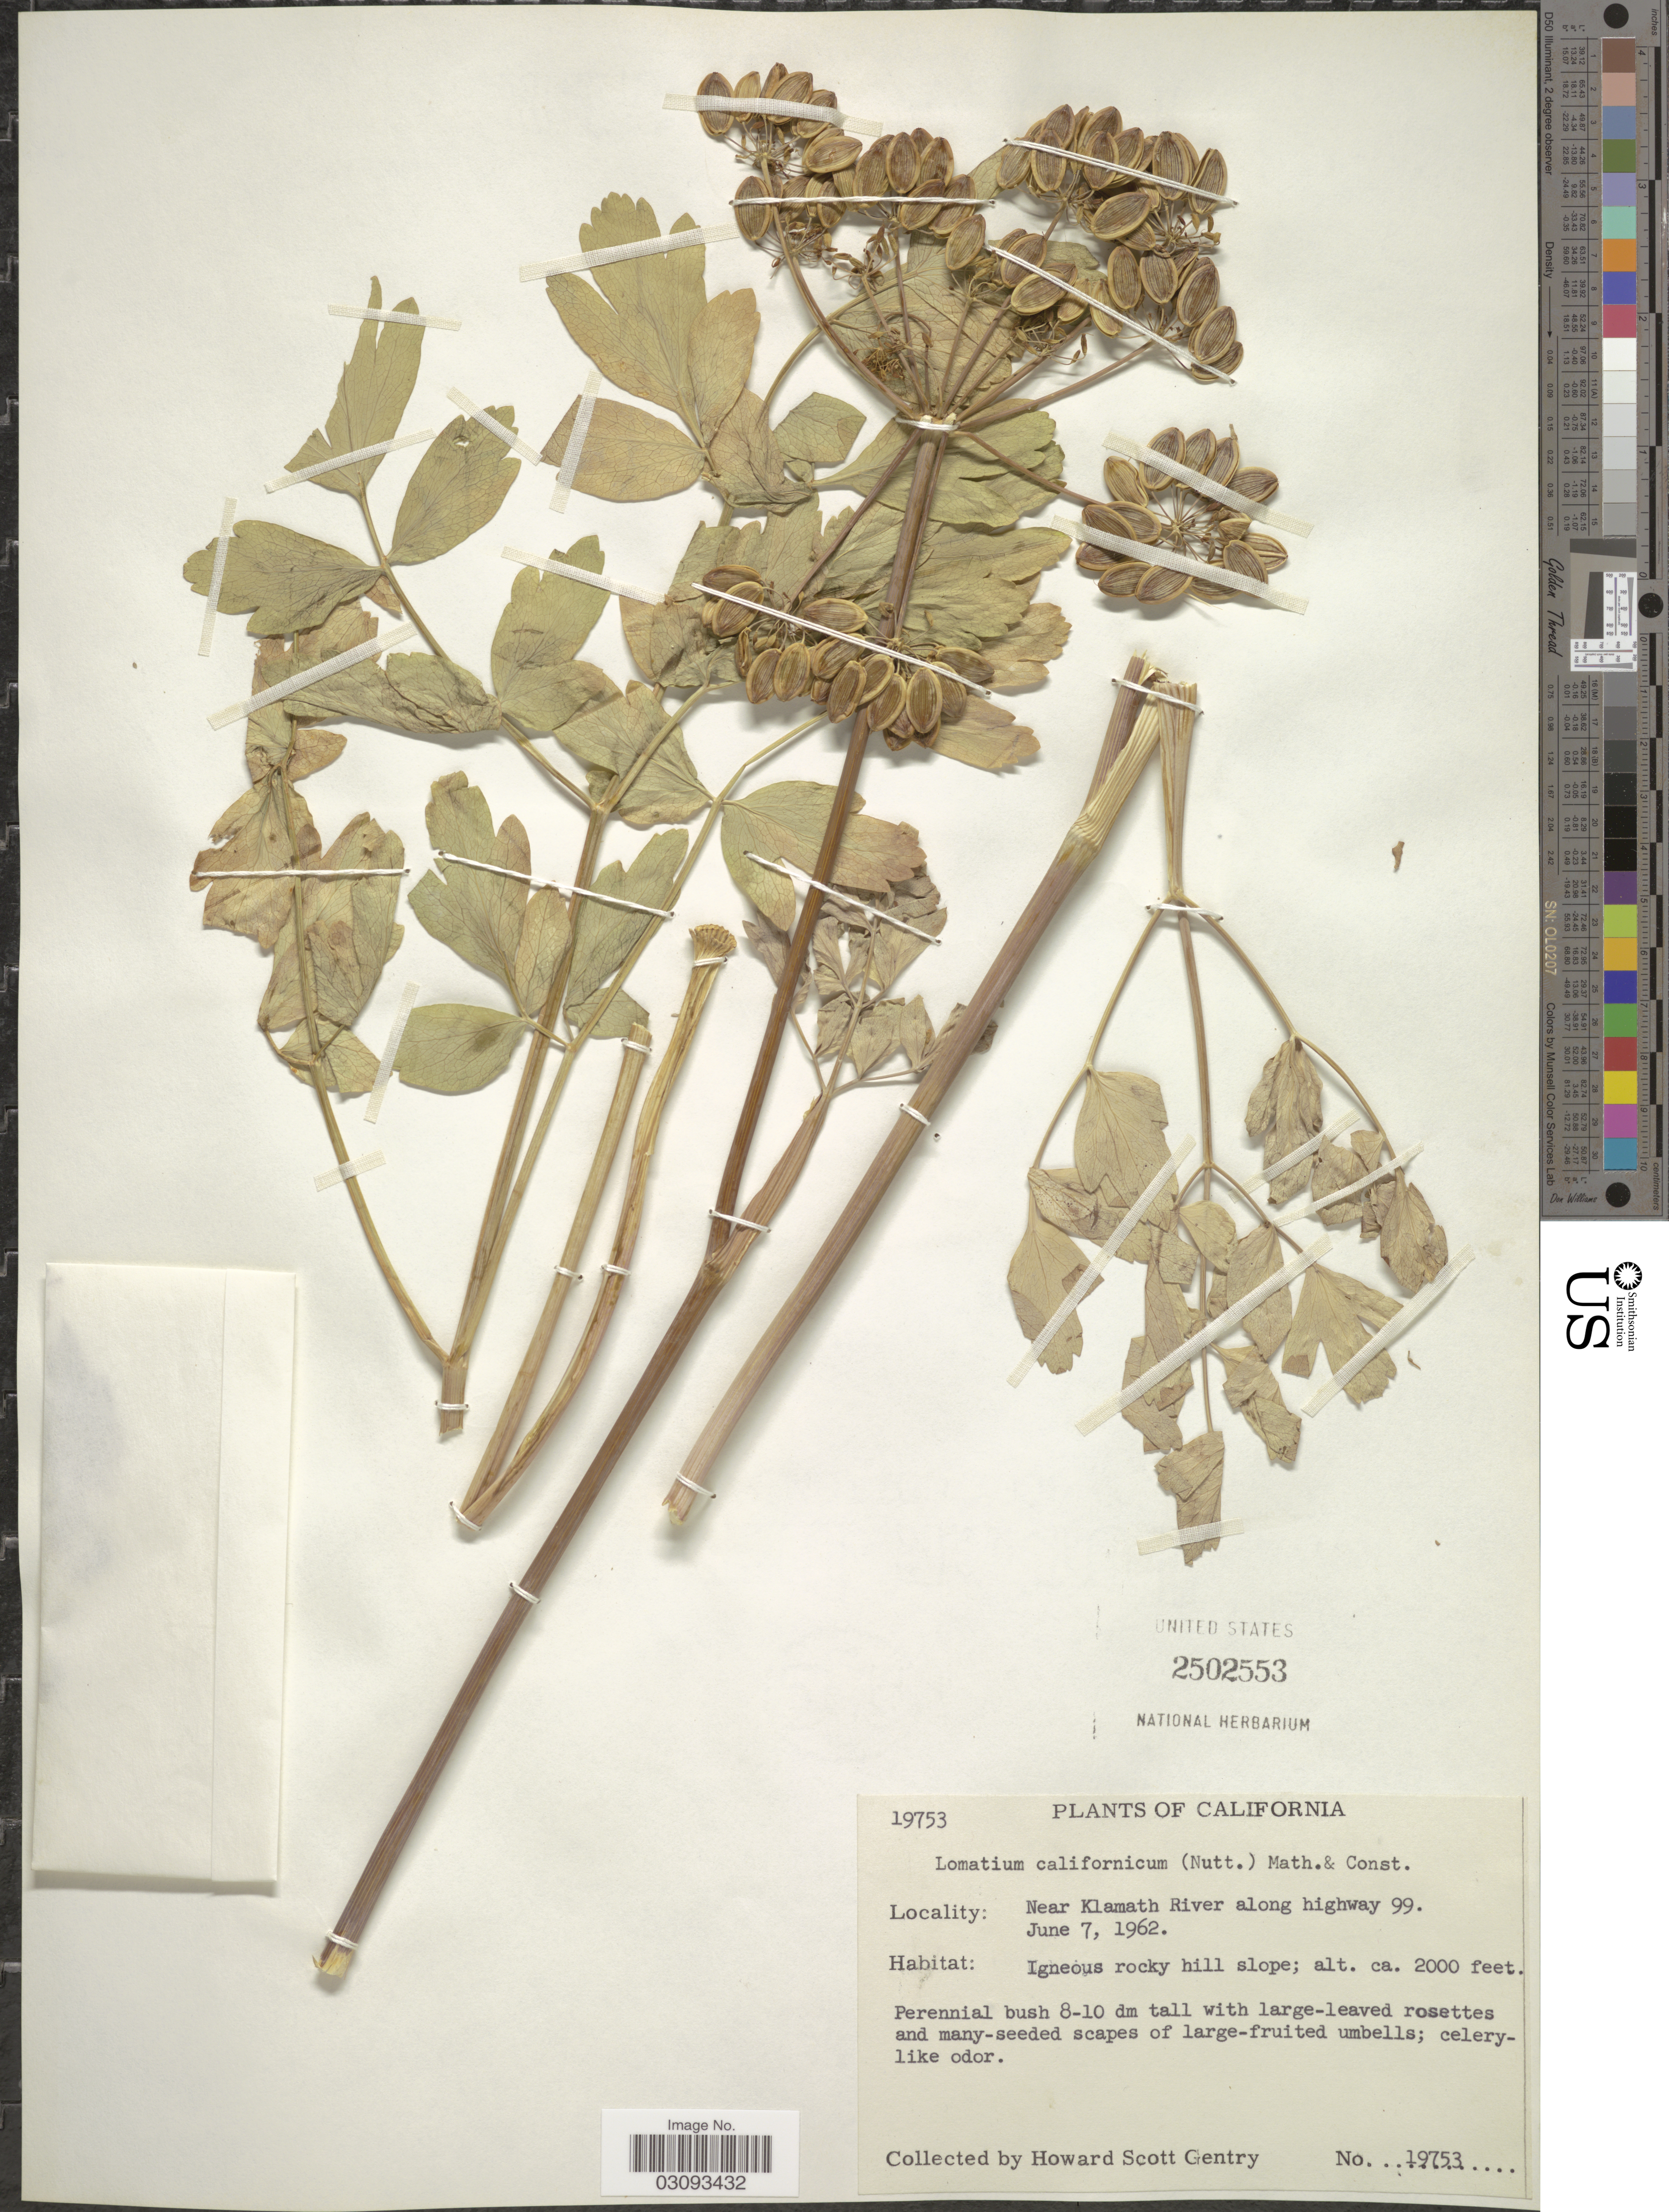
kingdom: Plantae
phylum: Tracheophyta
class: Magnoliopsida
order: Apiales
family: Apiaceae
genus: Lomatium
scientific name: Lomatium californicum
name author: (Nutt.) Mathias & Constance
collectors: H. S. Gentry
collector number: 19753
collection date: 1962-06-07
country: United States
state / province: California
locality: Near Klamath River along highway 99.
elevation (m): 610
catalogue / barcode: US 2502553